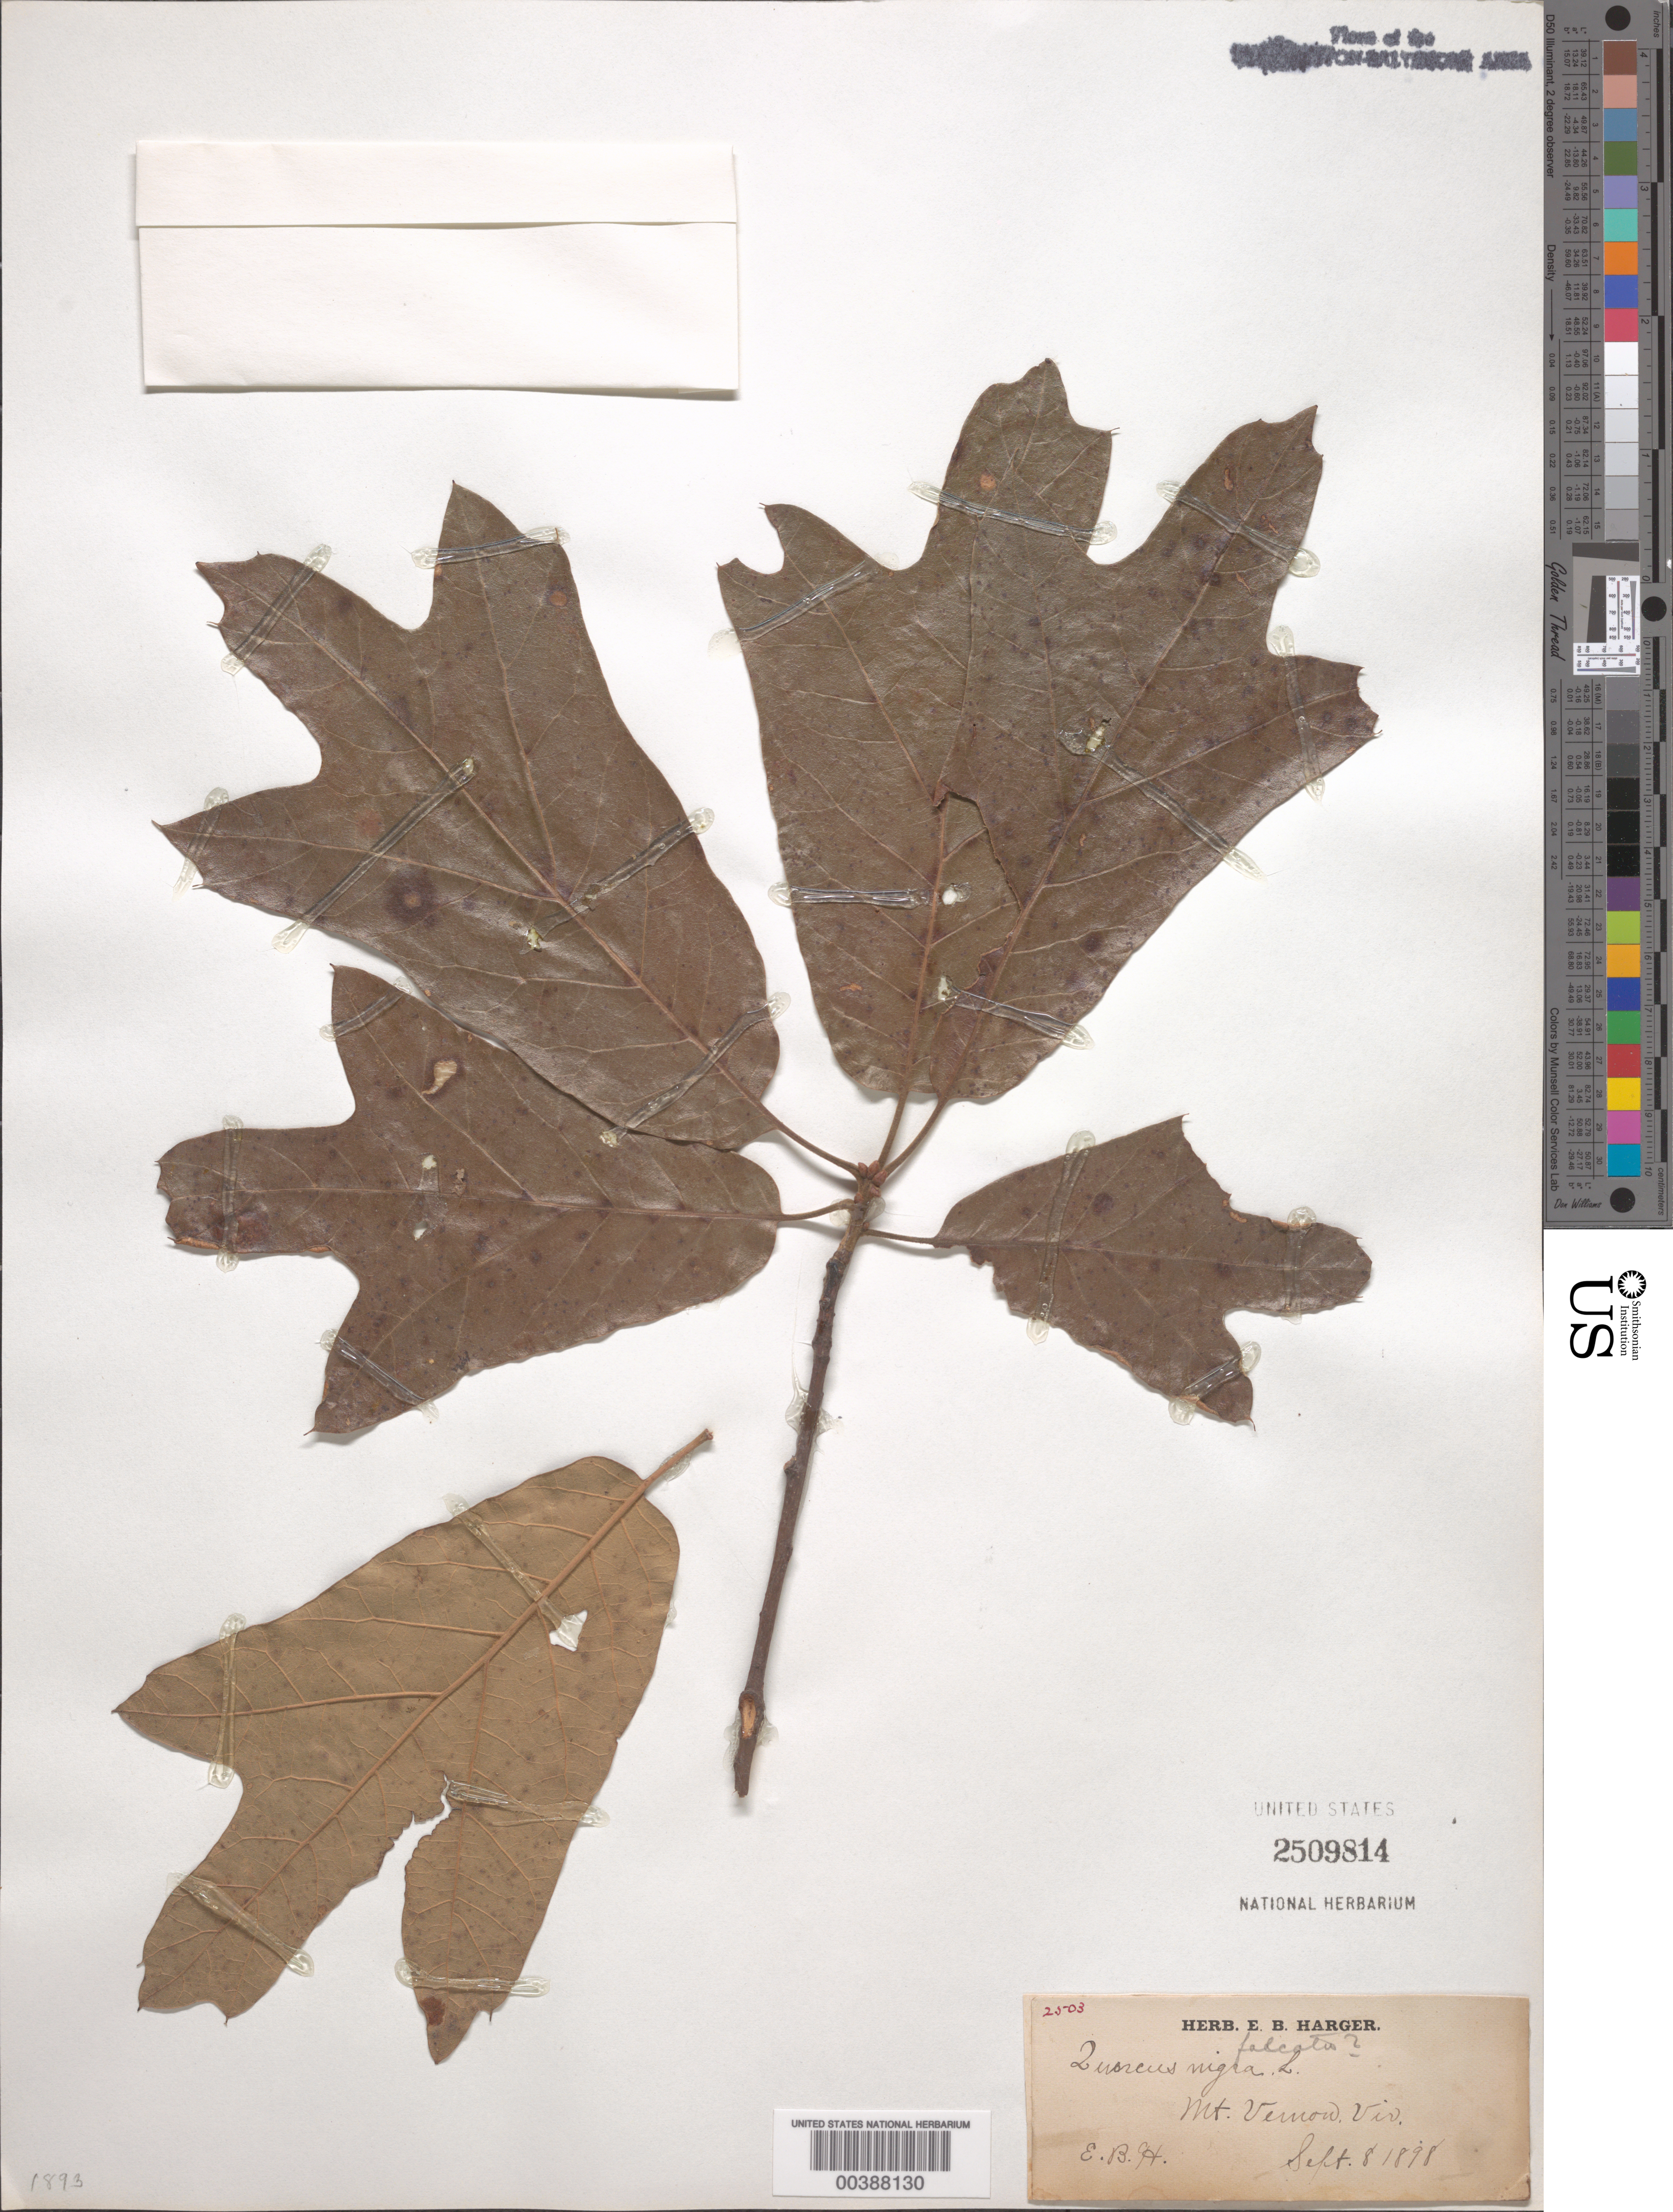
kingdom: Plantae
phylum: Tracheophyta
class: Magnoliopsida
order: Fagales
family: Fagaceae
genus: Quercus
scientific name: Quercus falcata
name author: Michx.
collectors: E. B. Harger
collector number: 2503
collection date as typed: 08 Sep 1898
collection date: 1898-09-08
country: United States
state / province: Virginia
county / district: Fairfax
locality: Mount Vernon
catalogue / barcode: US 2509814